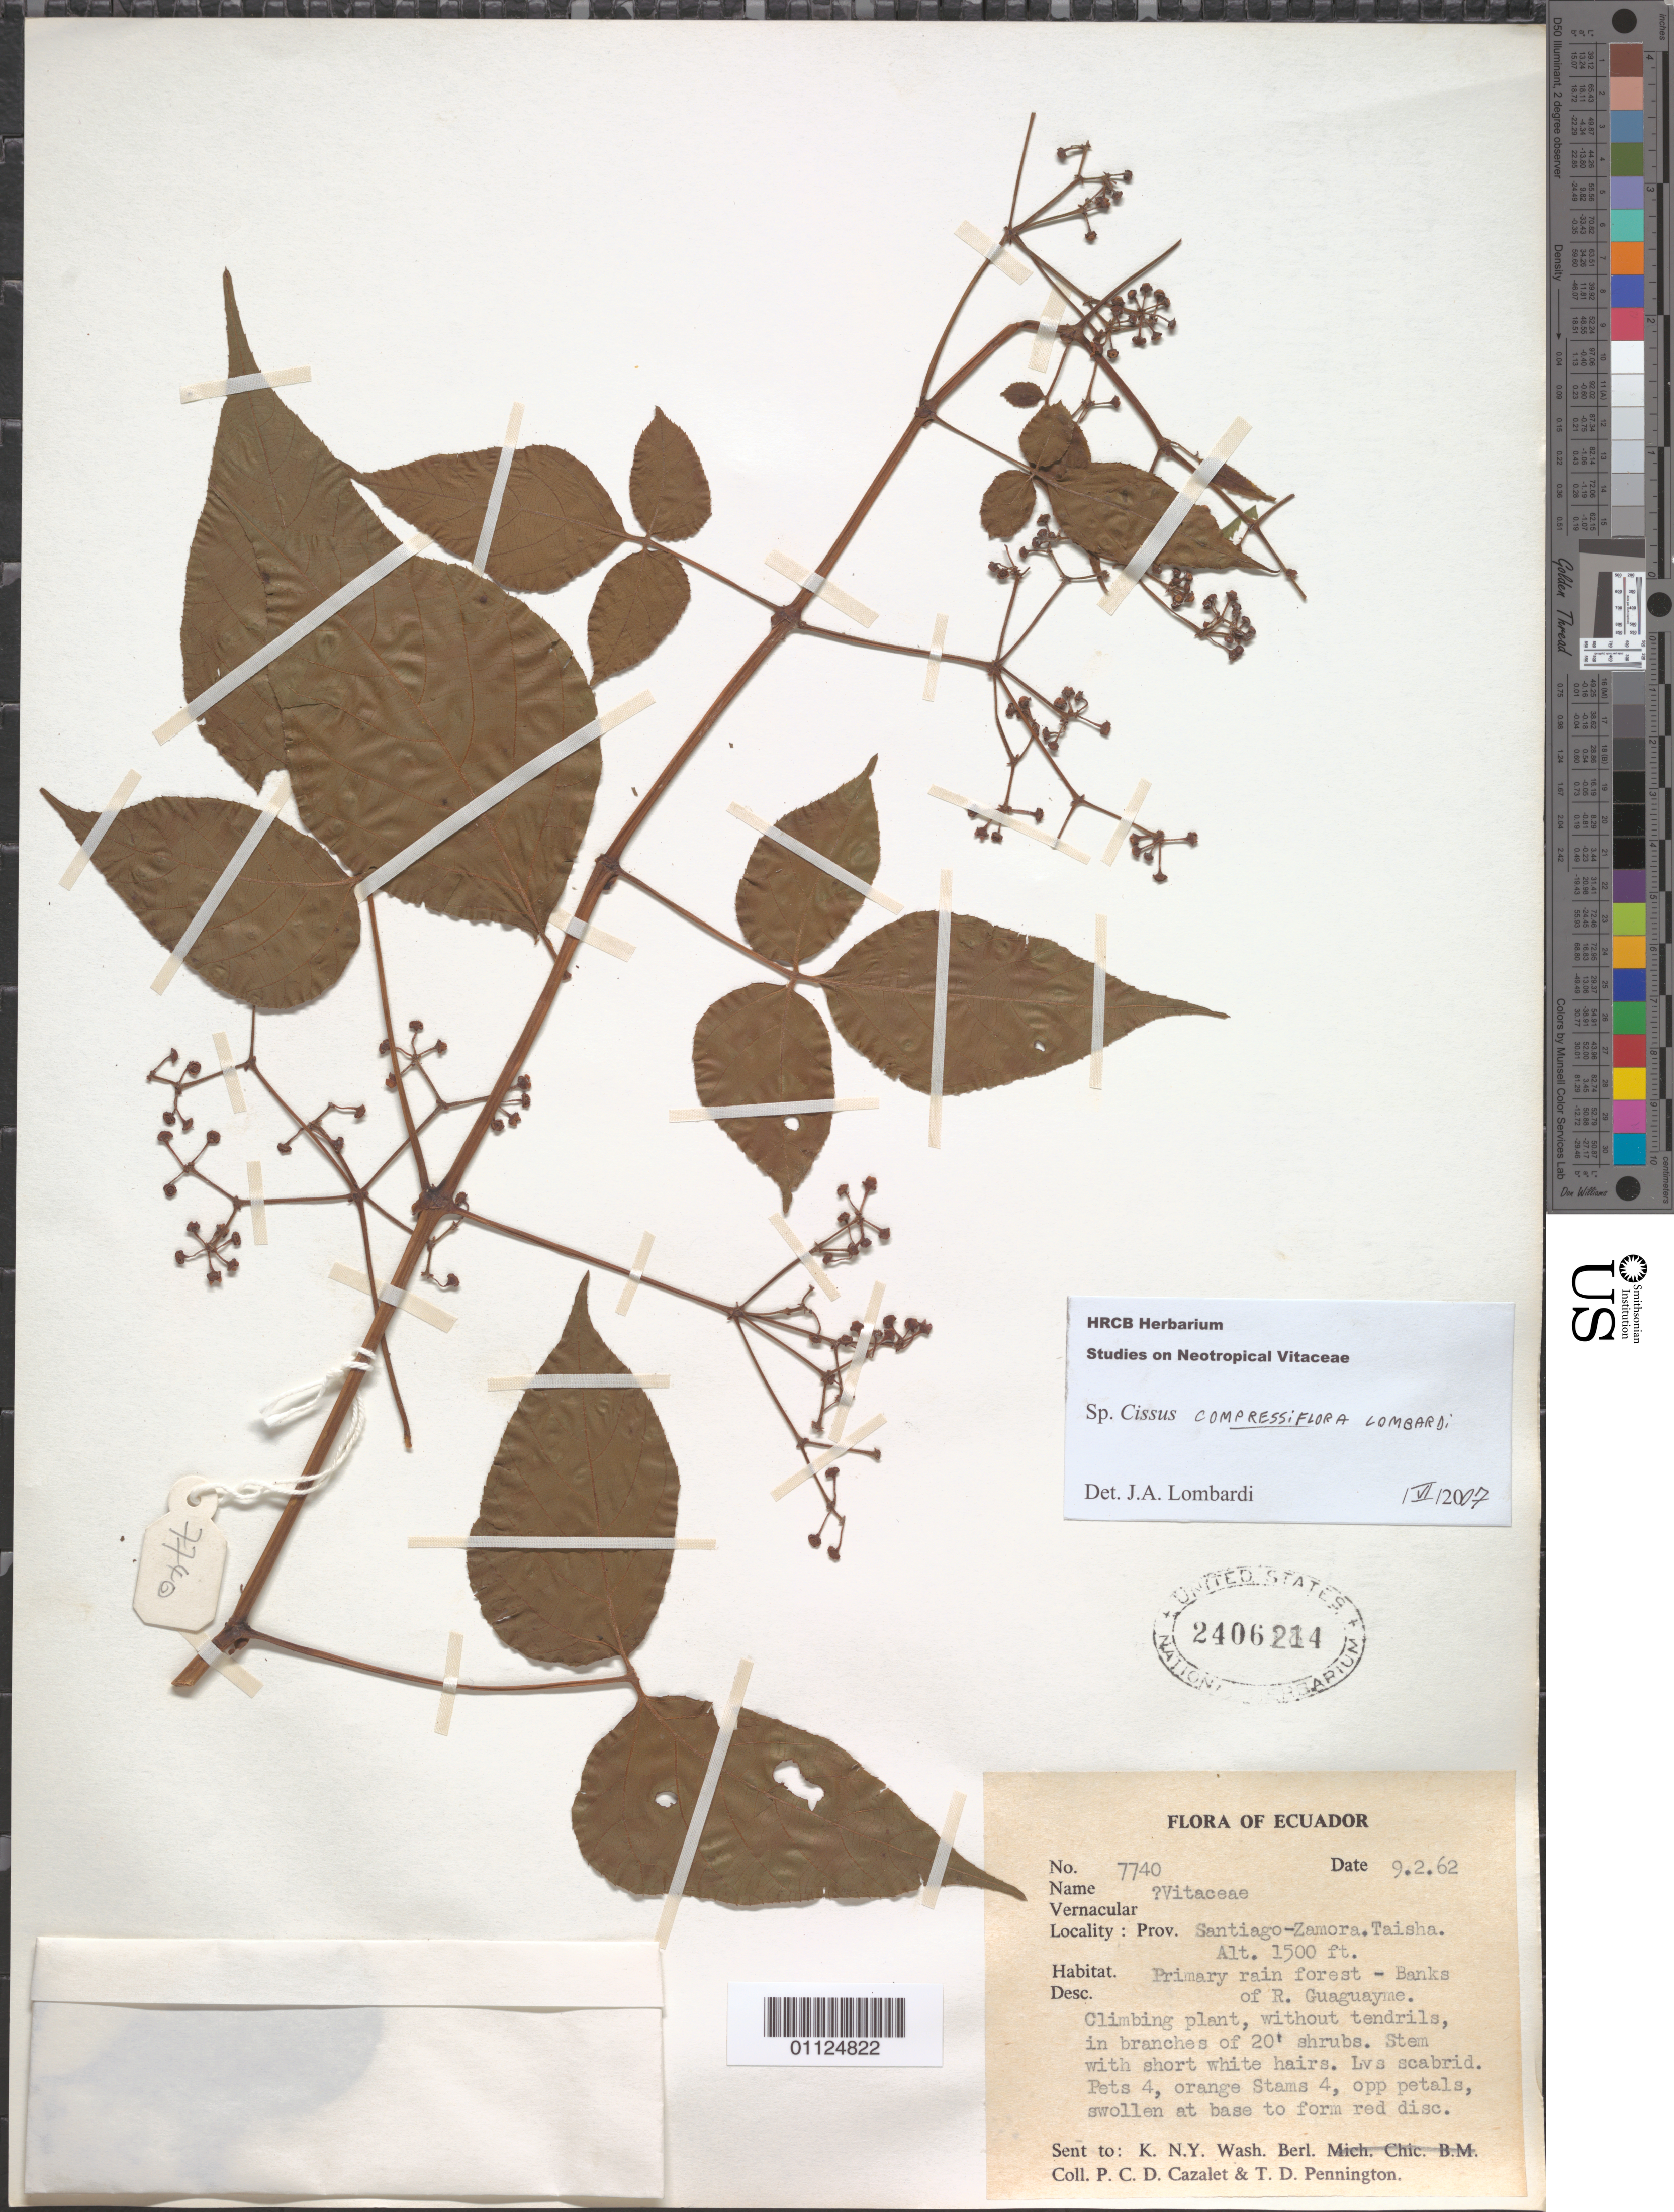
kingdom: Plantae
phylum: Tracheophyta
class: Magnoliopsida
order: Vitales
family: Vitaceae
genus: Cissus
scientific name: Cissus compressiflora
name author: Lombardi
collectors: P. C. D. Cazalet & T. D. Pennington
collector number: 7740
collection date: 1962-02-09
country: Ecuador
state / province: Morona-Santiago / Zamora-Chinchipe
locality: Taisha.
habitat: Climbing in branches of shrubs.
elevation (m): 457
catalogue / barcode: US 2406214